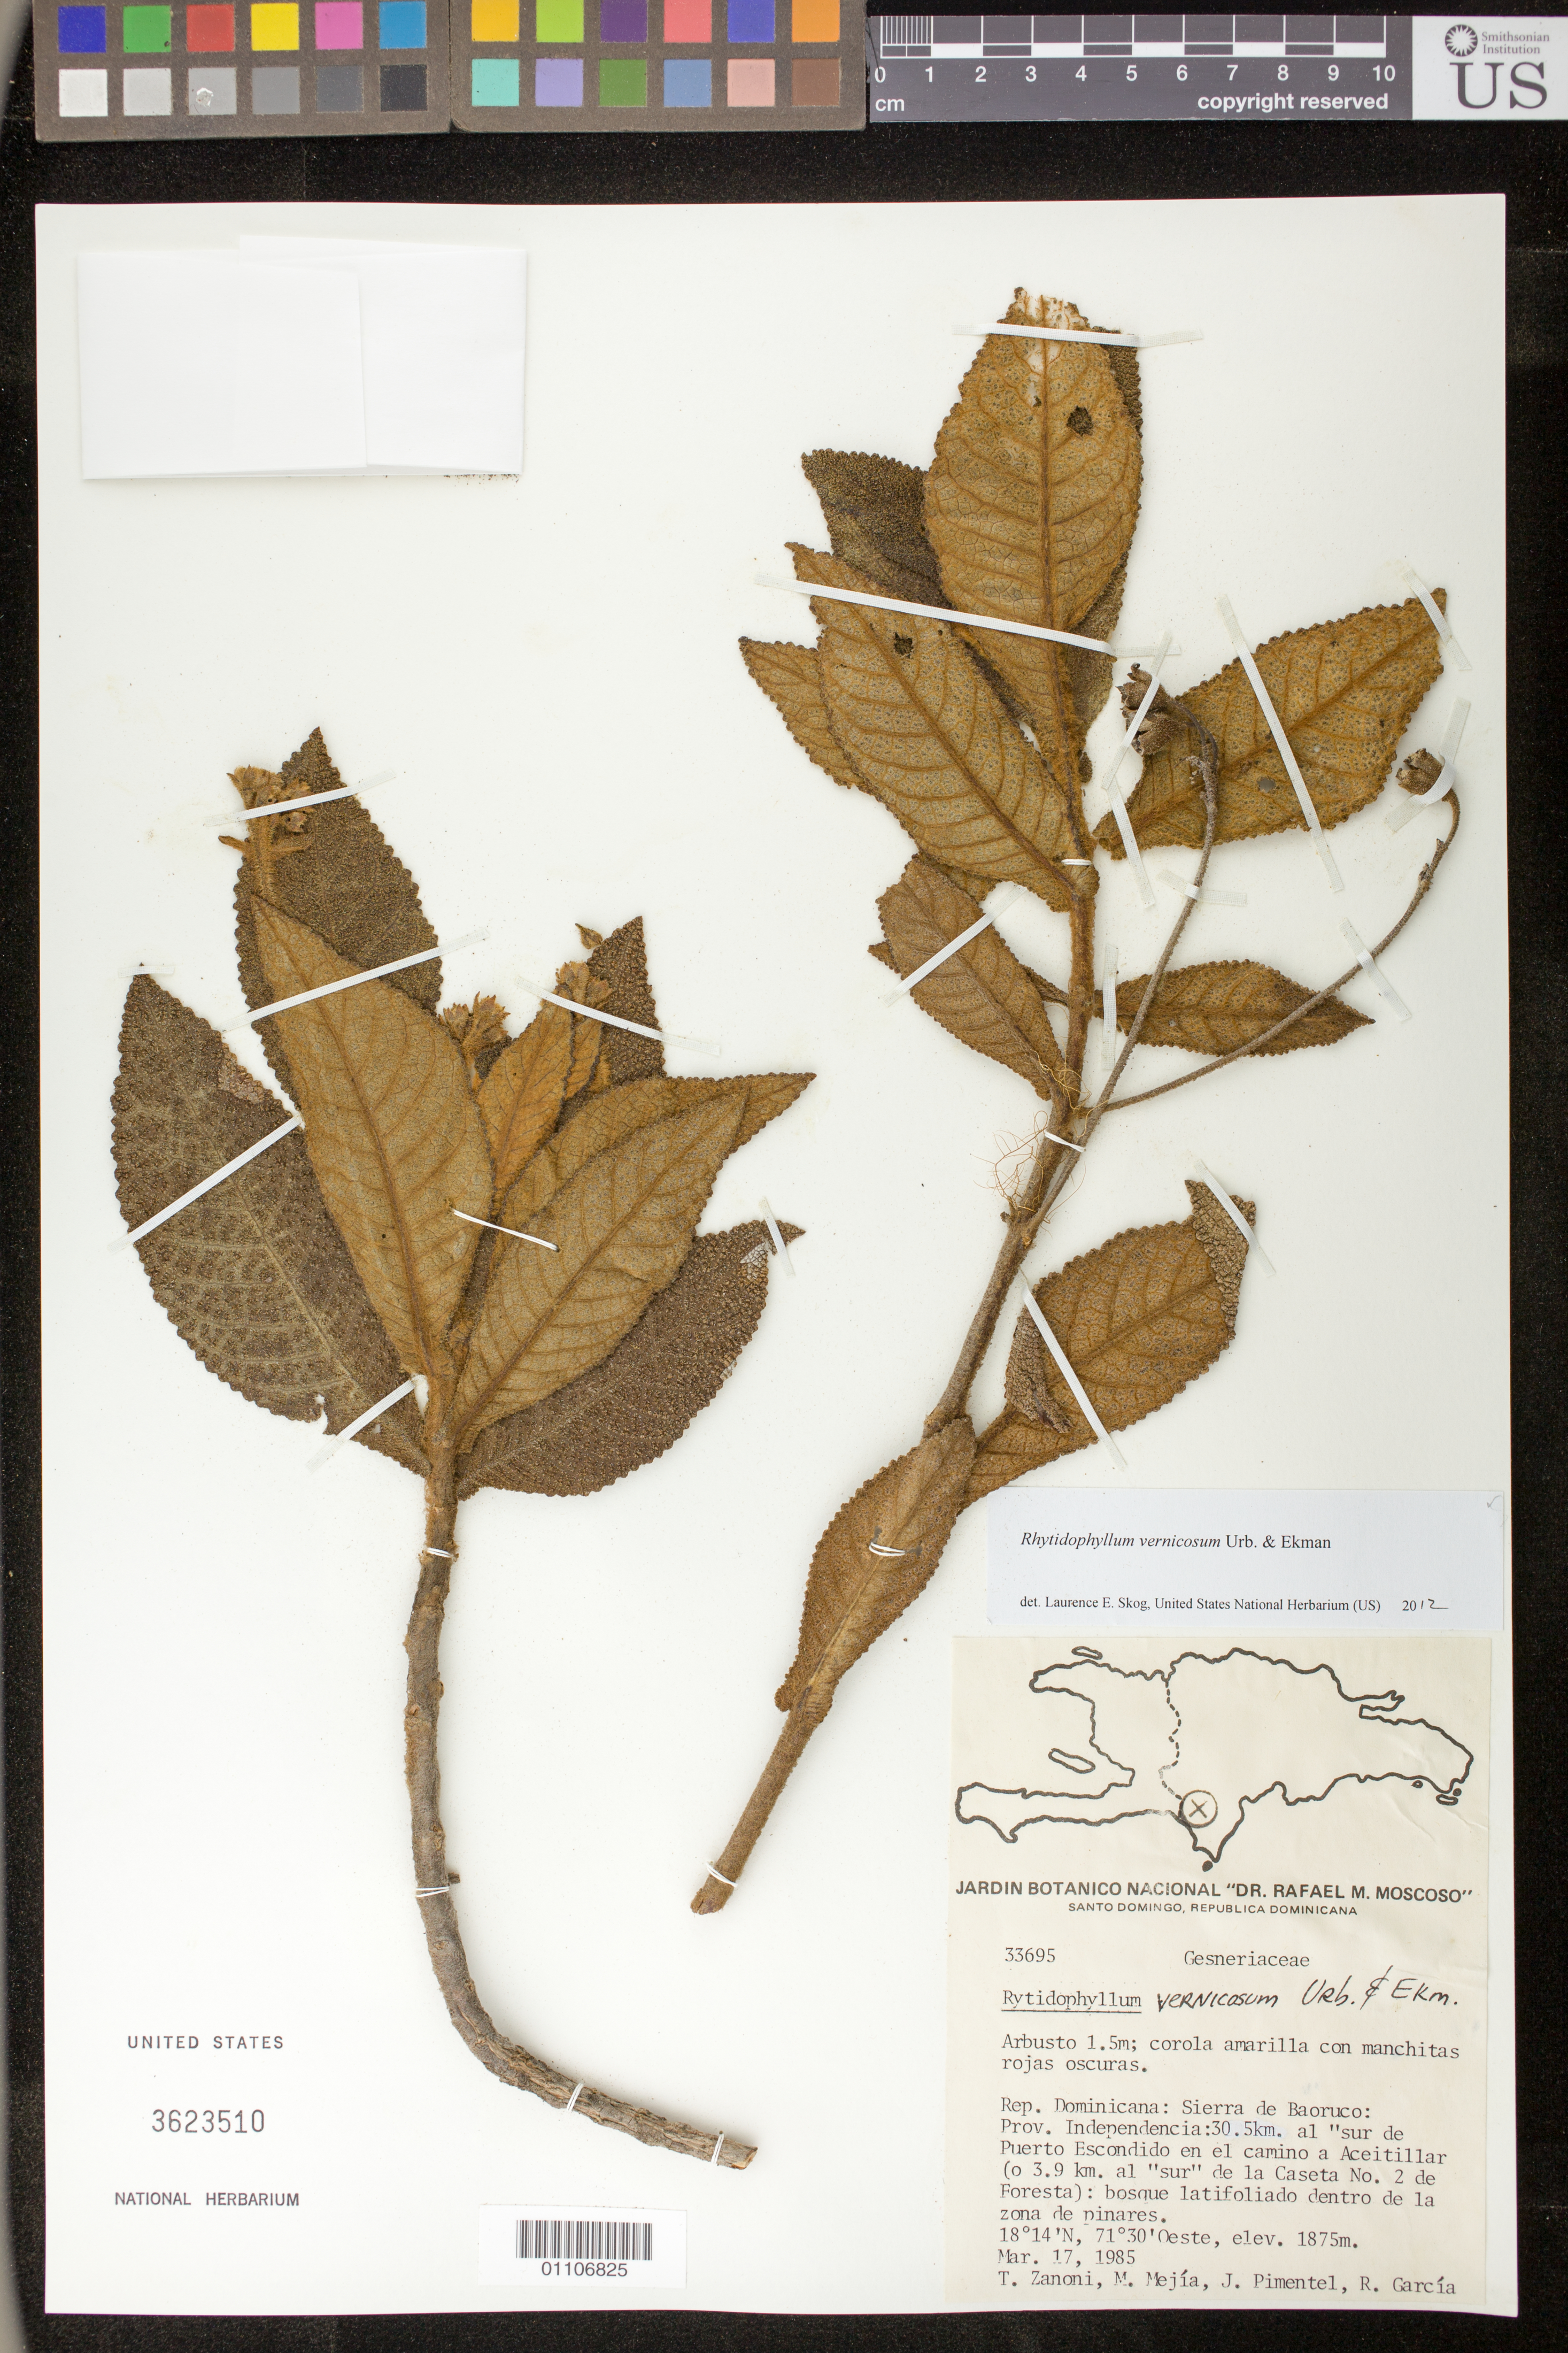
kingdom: Plantae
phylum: Tracheophyta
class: Magnoliopsida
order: Lamiales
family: Gesneriaceae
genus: Rhytidophyllum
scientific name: Rhytidophyllum vernicosum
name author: Urb. & Ekman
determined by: Skog, Laurence E.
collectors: T. A. Zanoni, M. Mejia, J. Pimentel & R. García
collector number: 33695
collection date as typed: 17 Mar 1985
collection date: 1985-03-17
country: Dominican Republic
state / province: Independencia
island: Hispaniola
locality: Sierra de Baoruco, al "sur" de Puerto Escondido en el camino a Aceitillar (o 3.9 km. al "sur" de la Caseta No. 2 de Foresta)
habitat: Bosque latifoliado dentro de la zona de pinares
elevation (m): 1875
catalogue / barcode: US 3623510